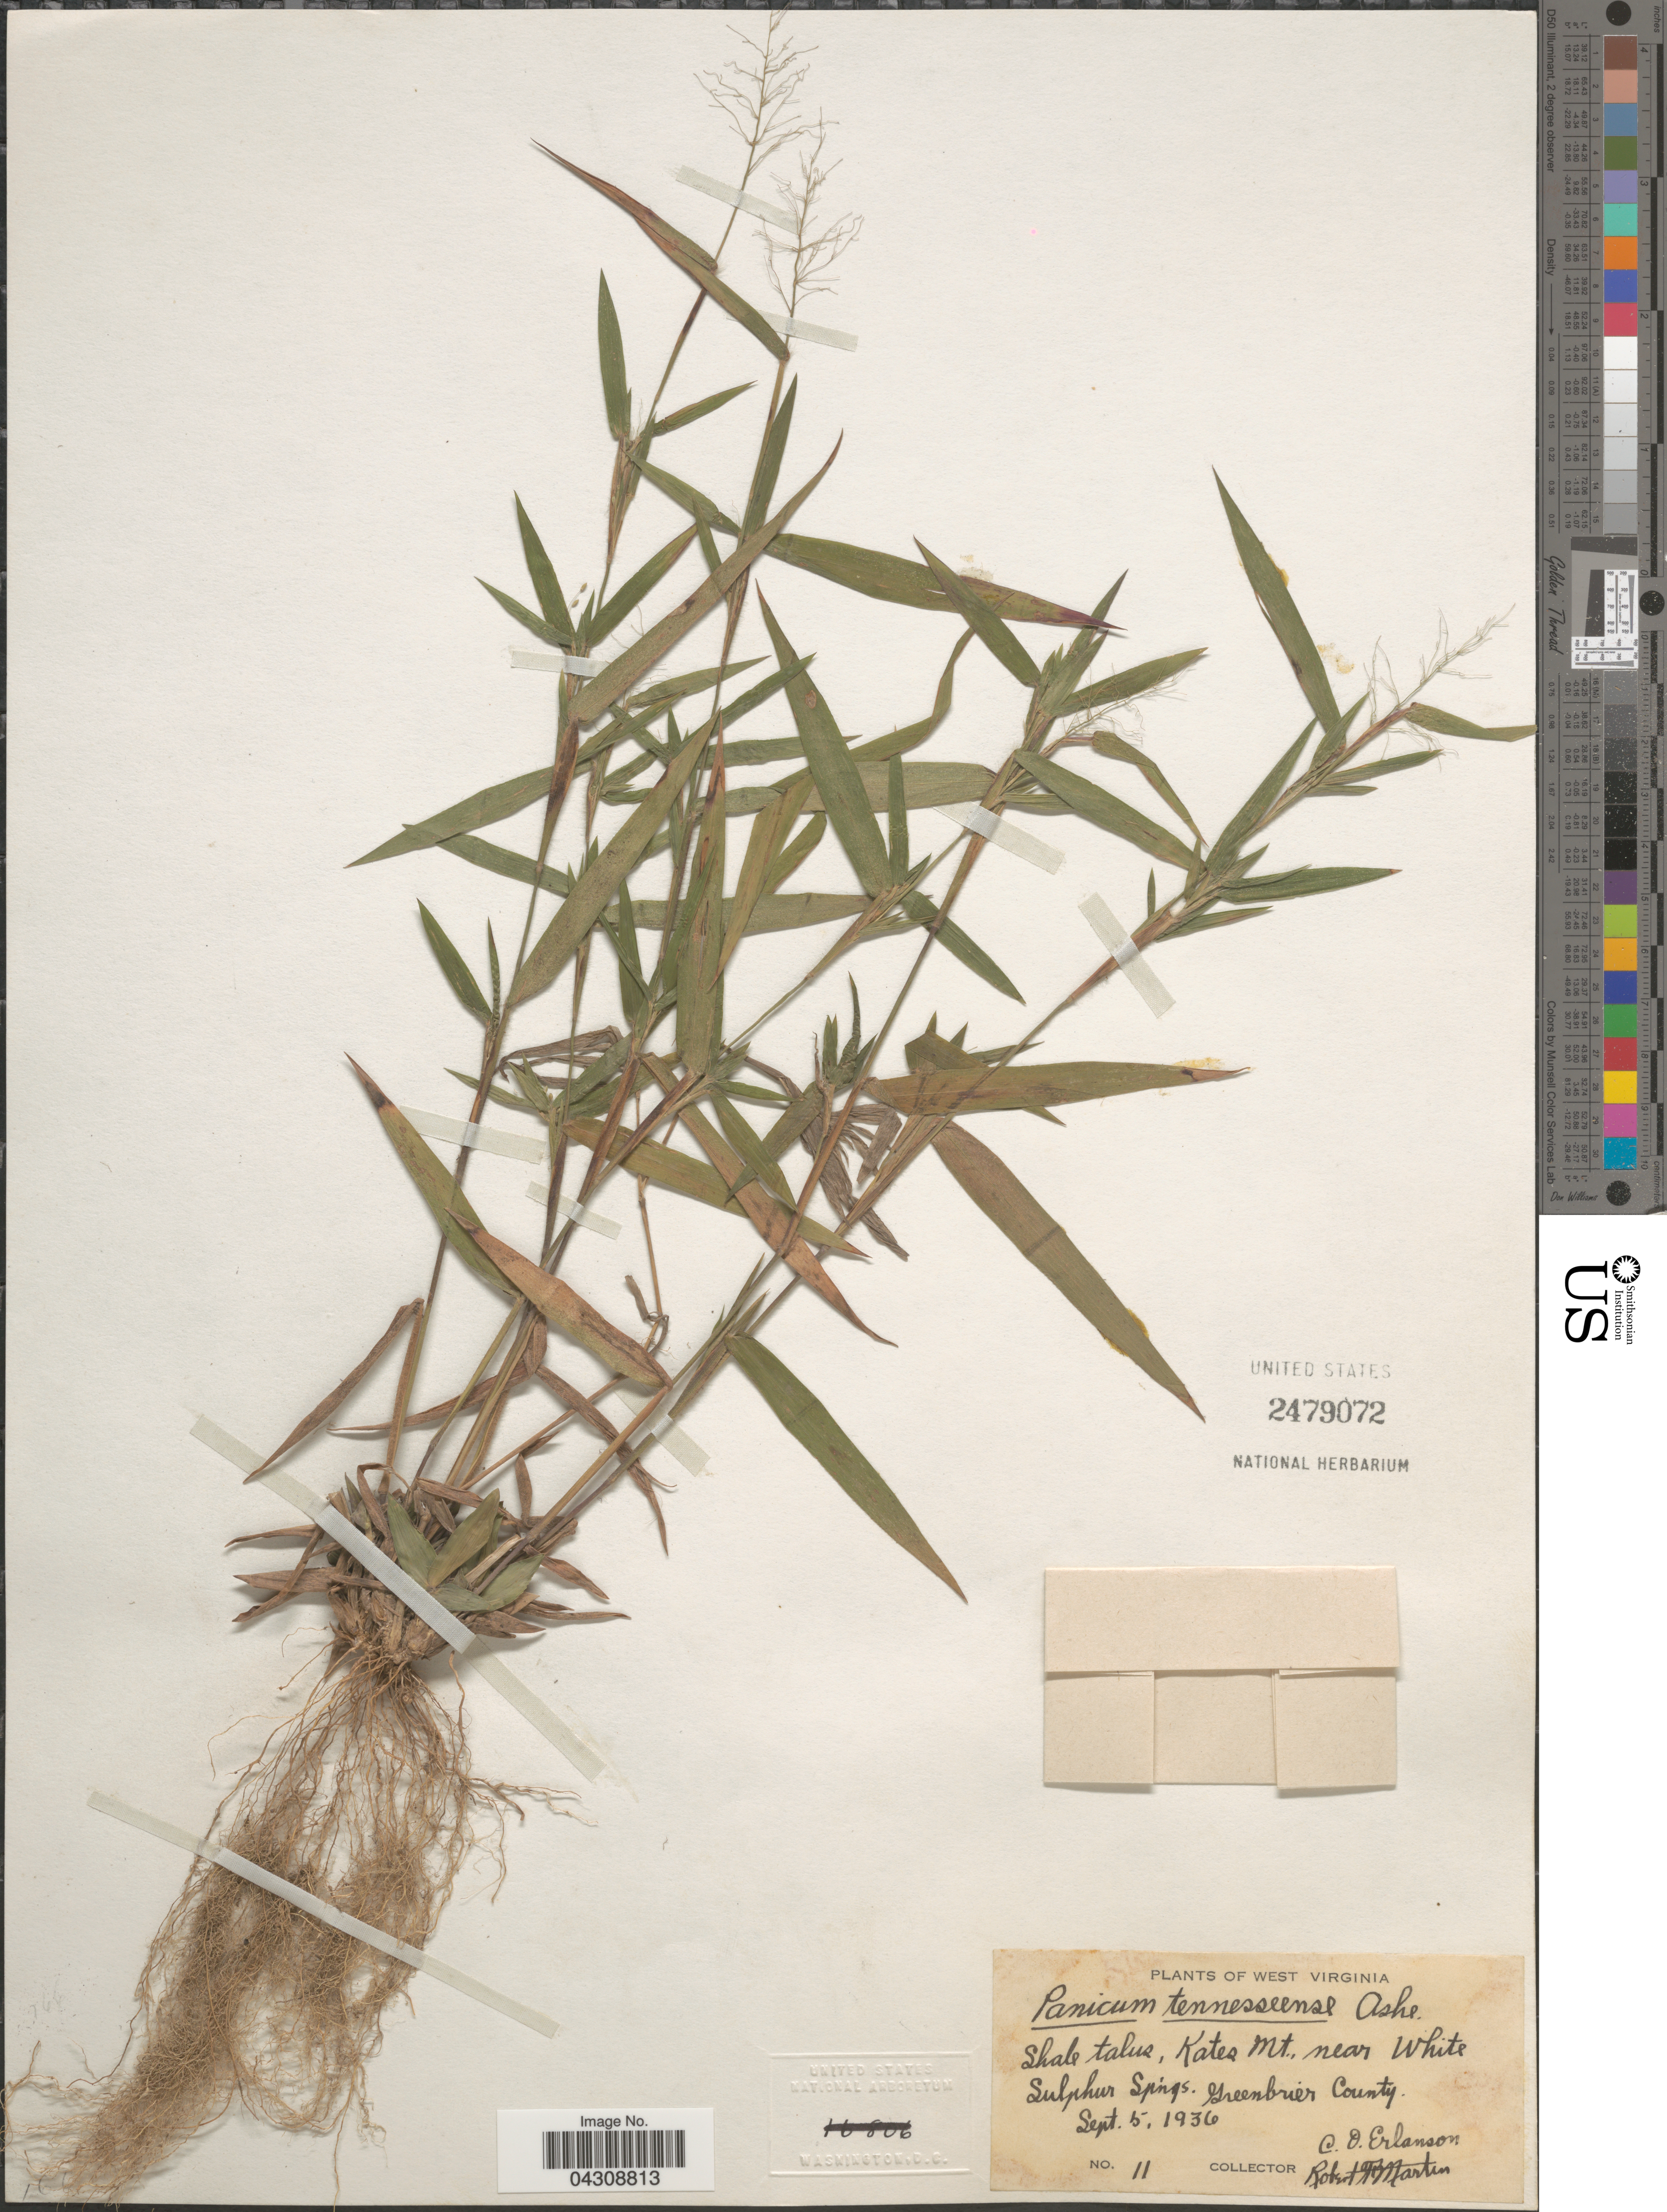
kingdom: Plantae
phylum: Tracheophyta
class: Liliopsida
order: Poales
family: Poaceae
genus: Dichanthelium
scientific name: Dichanthelium acuminatum var. acuminatum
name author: (Sw.) Gould & C.A. Clark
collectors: C. O. Erlanson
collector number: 11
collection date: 1936-09-05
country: United States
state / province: West Virginia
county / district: Greenbrier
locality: Kates Mt., near White Sulphur Springs. Greenbrier County.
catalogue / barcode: US 2479072